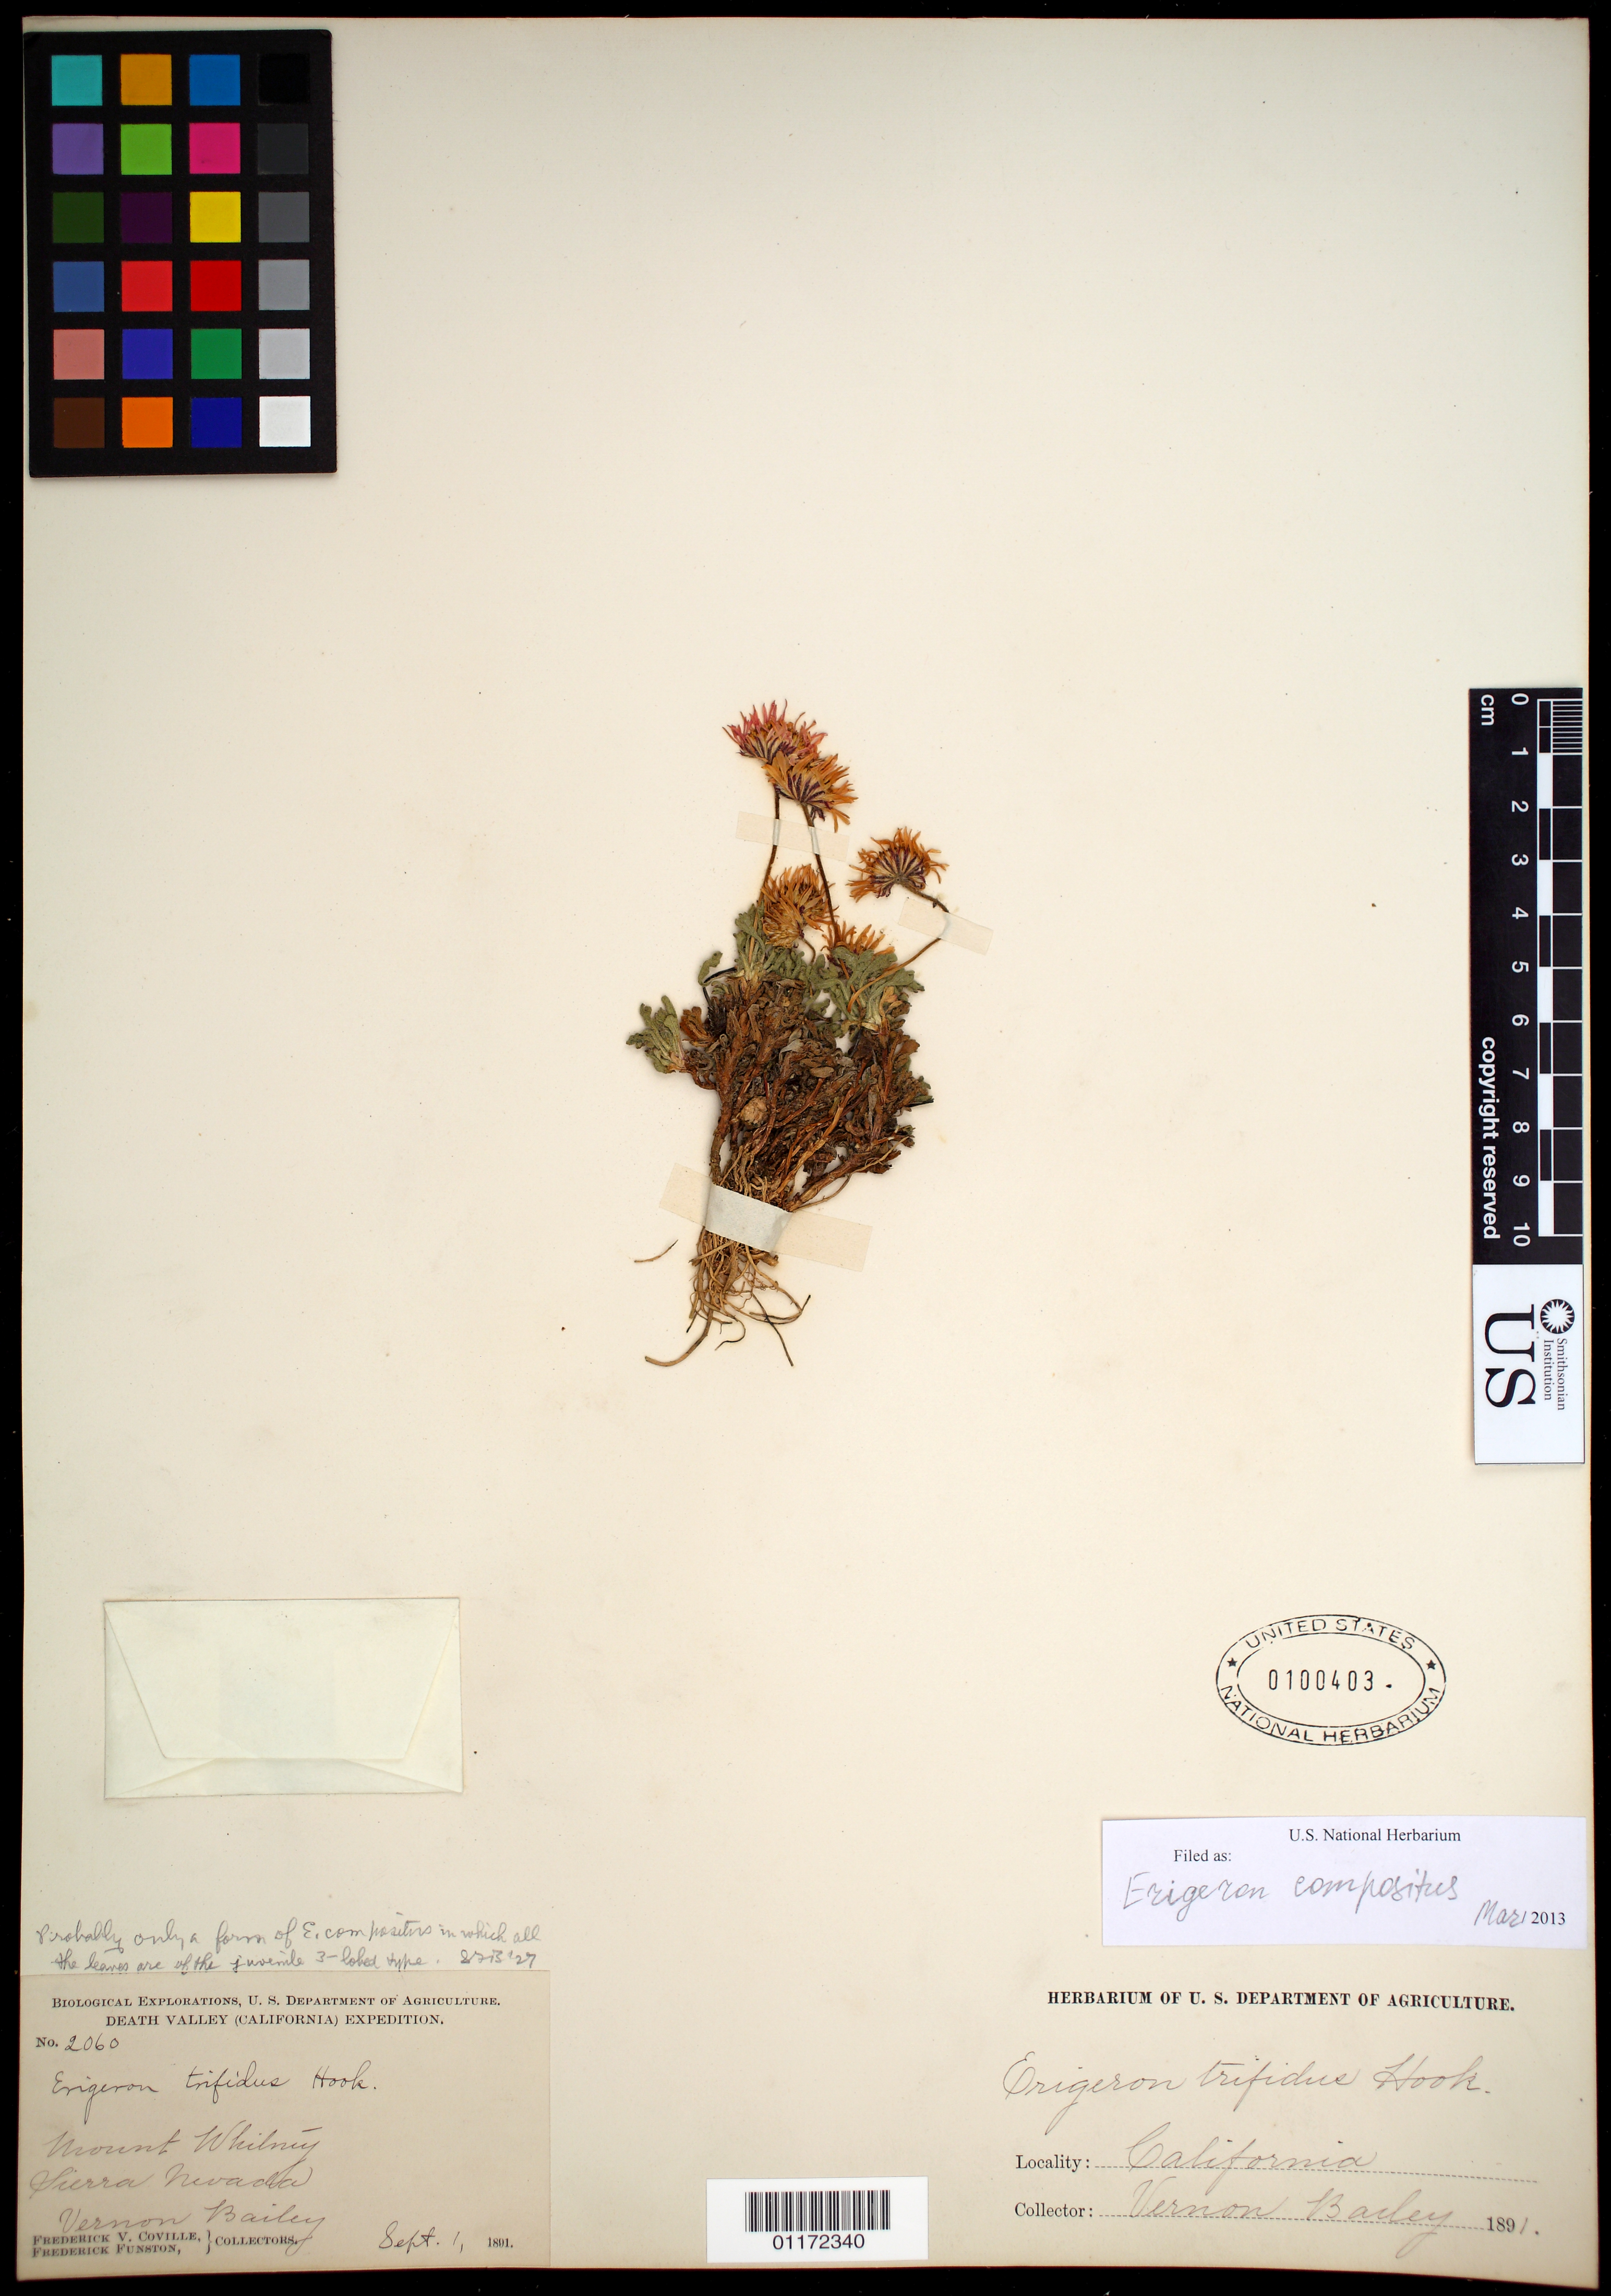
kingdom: Plantae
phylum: Tracheophyta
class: Magnoliopsida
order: Asterales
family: Asteraceae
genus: Erigeron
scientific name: Erigeron compositus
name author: Pursh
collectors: V. O. Bailey, F. V. Coville & F. Funston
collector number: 2060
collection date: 1891-09-01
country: United States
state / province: California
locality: Mount Whitney, Sierra Nevada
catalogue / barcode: US 100403